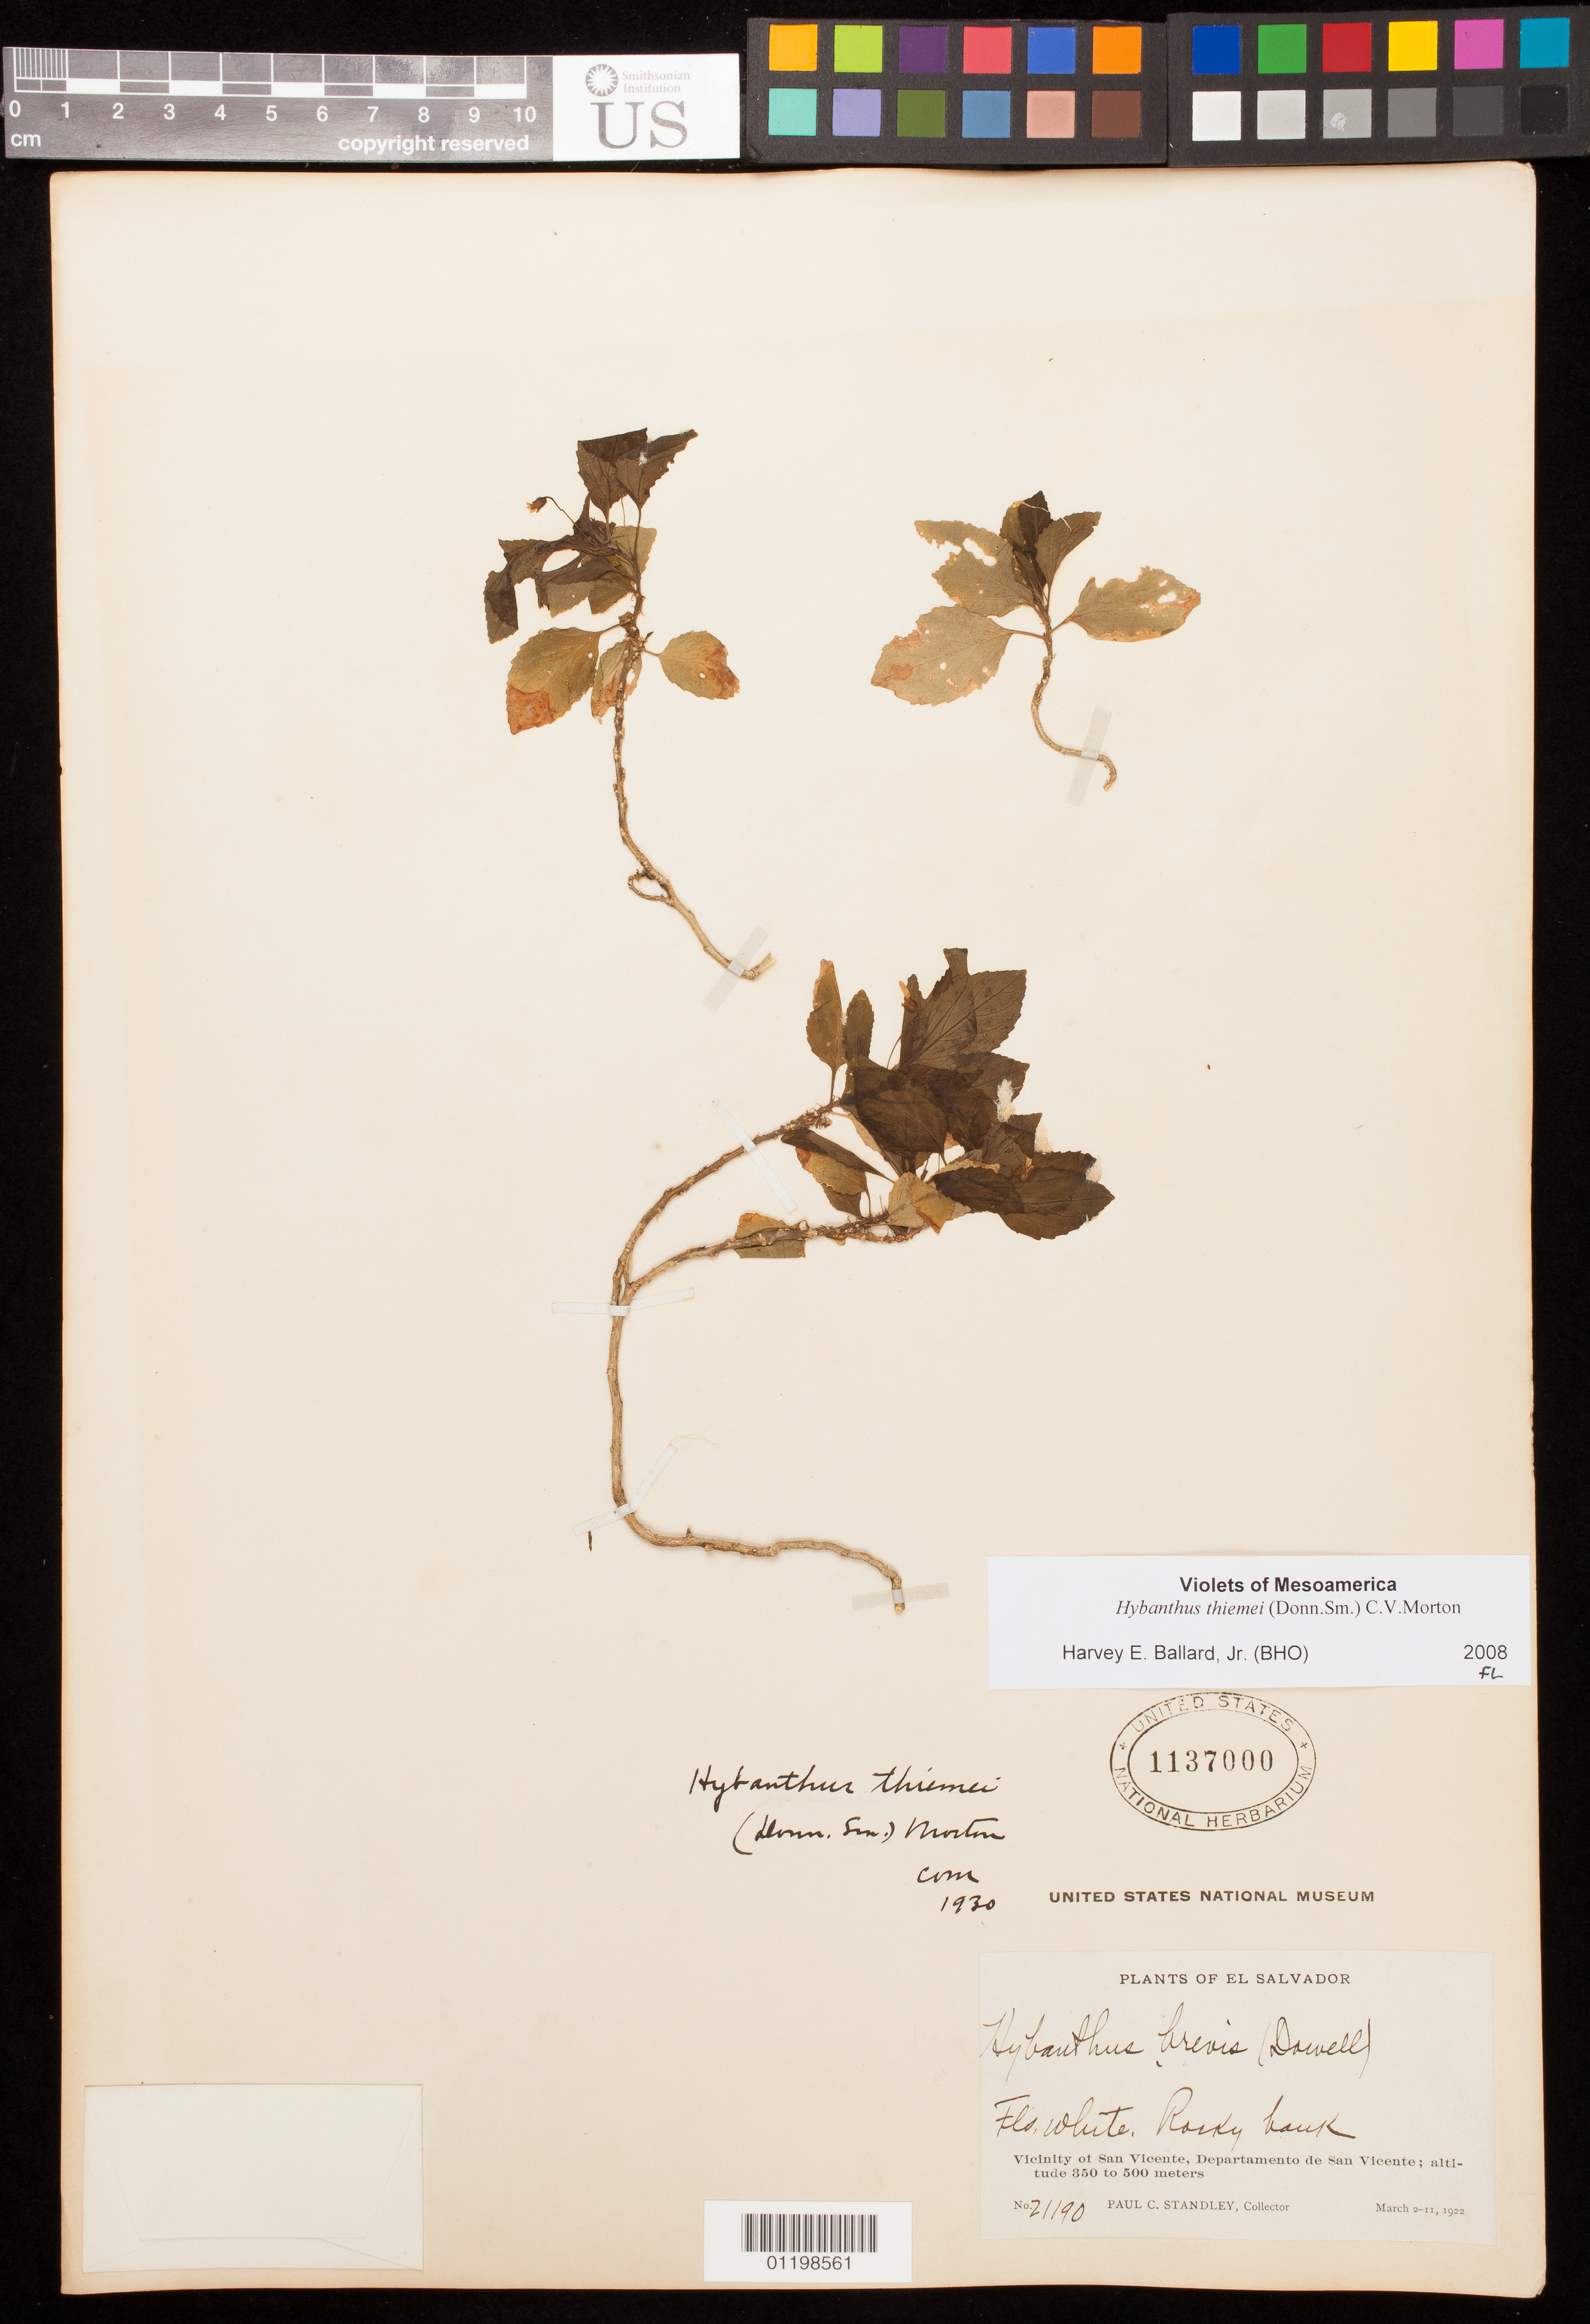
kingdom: Plantae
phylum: Tracheophyta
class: Magnoliopsida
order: Malpighiales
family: Violaceae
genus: Hybanthus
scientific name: Hybanthus thiemei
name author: (Donn. Sm.) C.V. Morton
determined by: Ballard, Harvey E.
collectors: P. C. Standley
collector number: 21190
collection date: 1922-03-02/1922-03-11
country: El Salvador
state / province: San Vincente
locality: Vicinity of San Vicente.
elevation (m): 350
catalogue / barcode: US 1137000